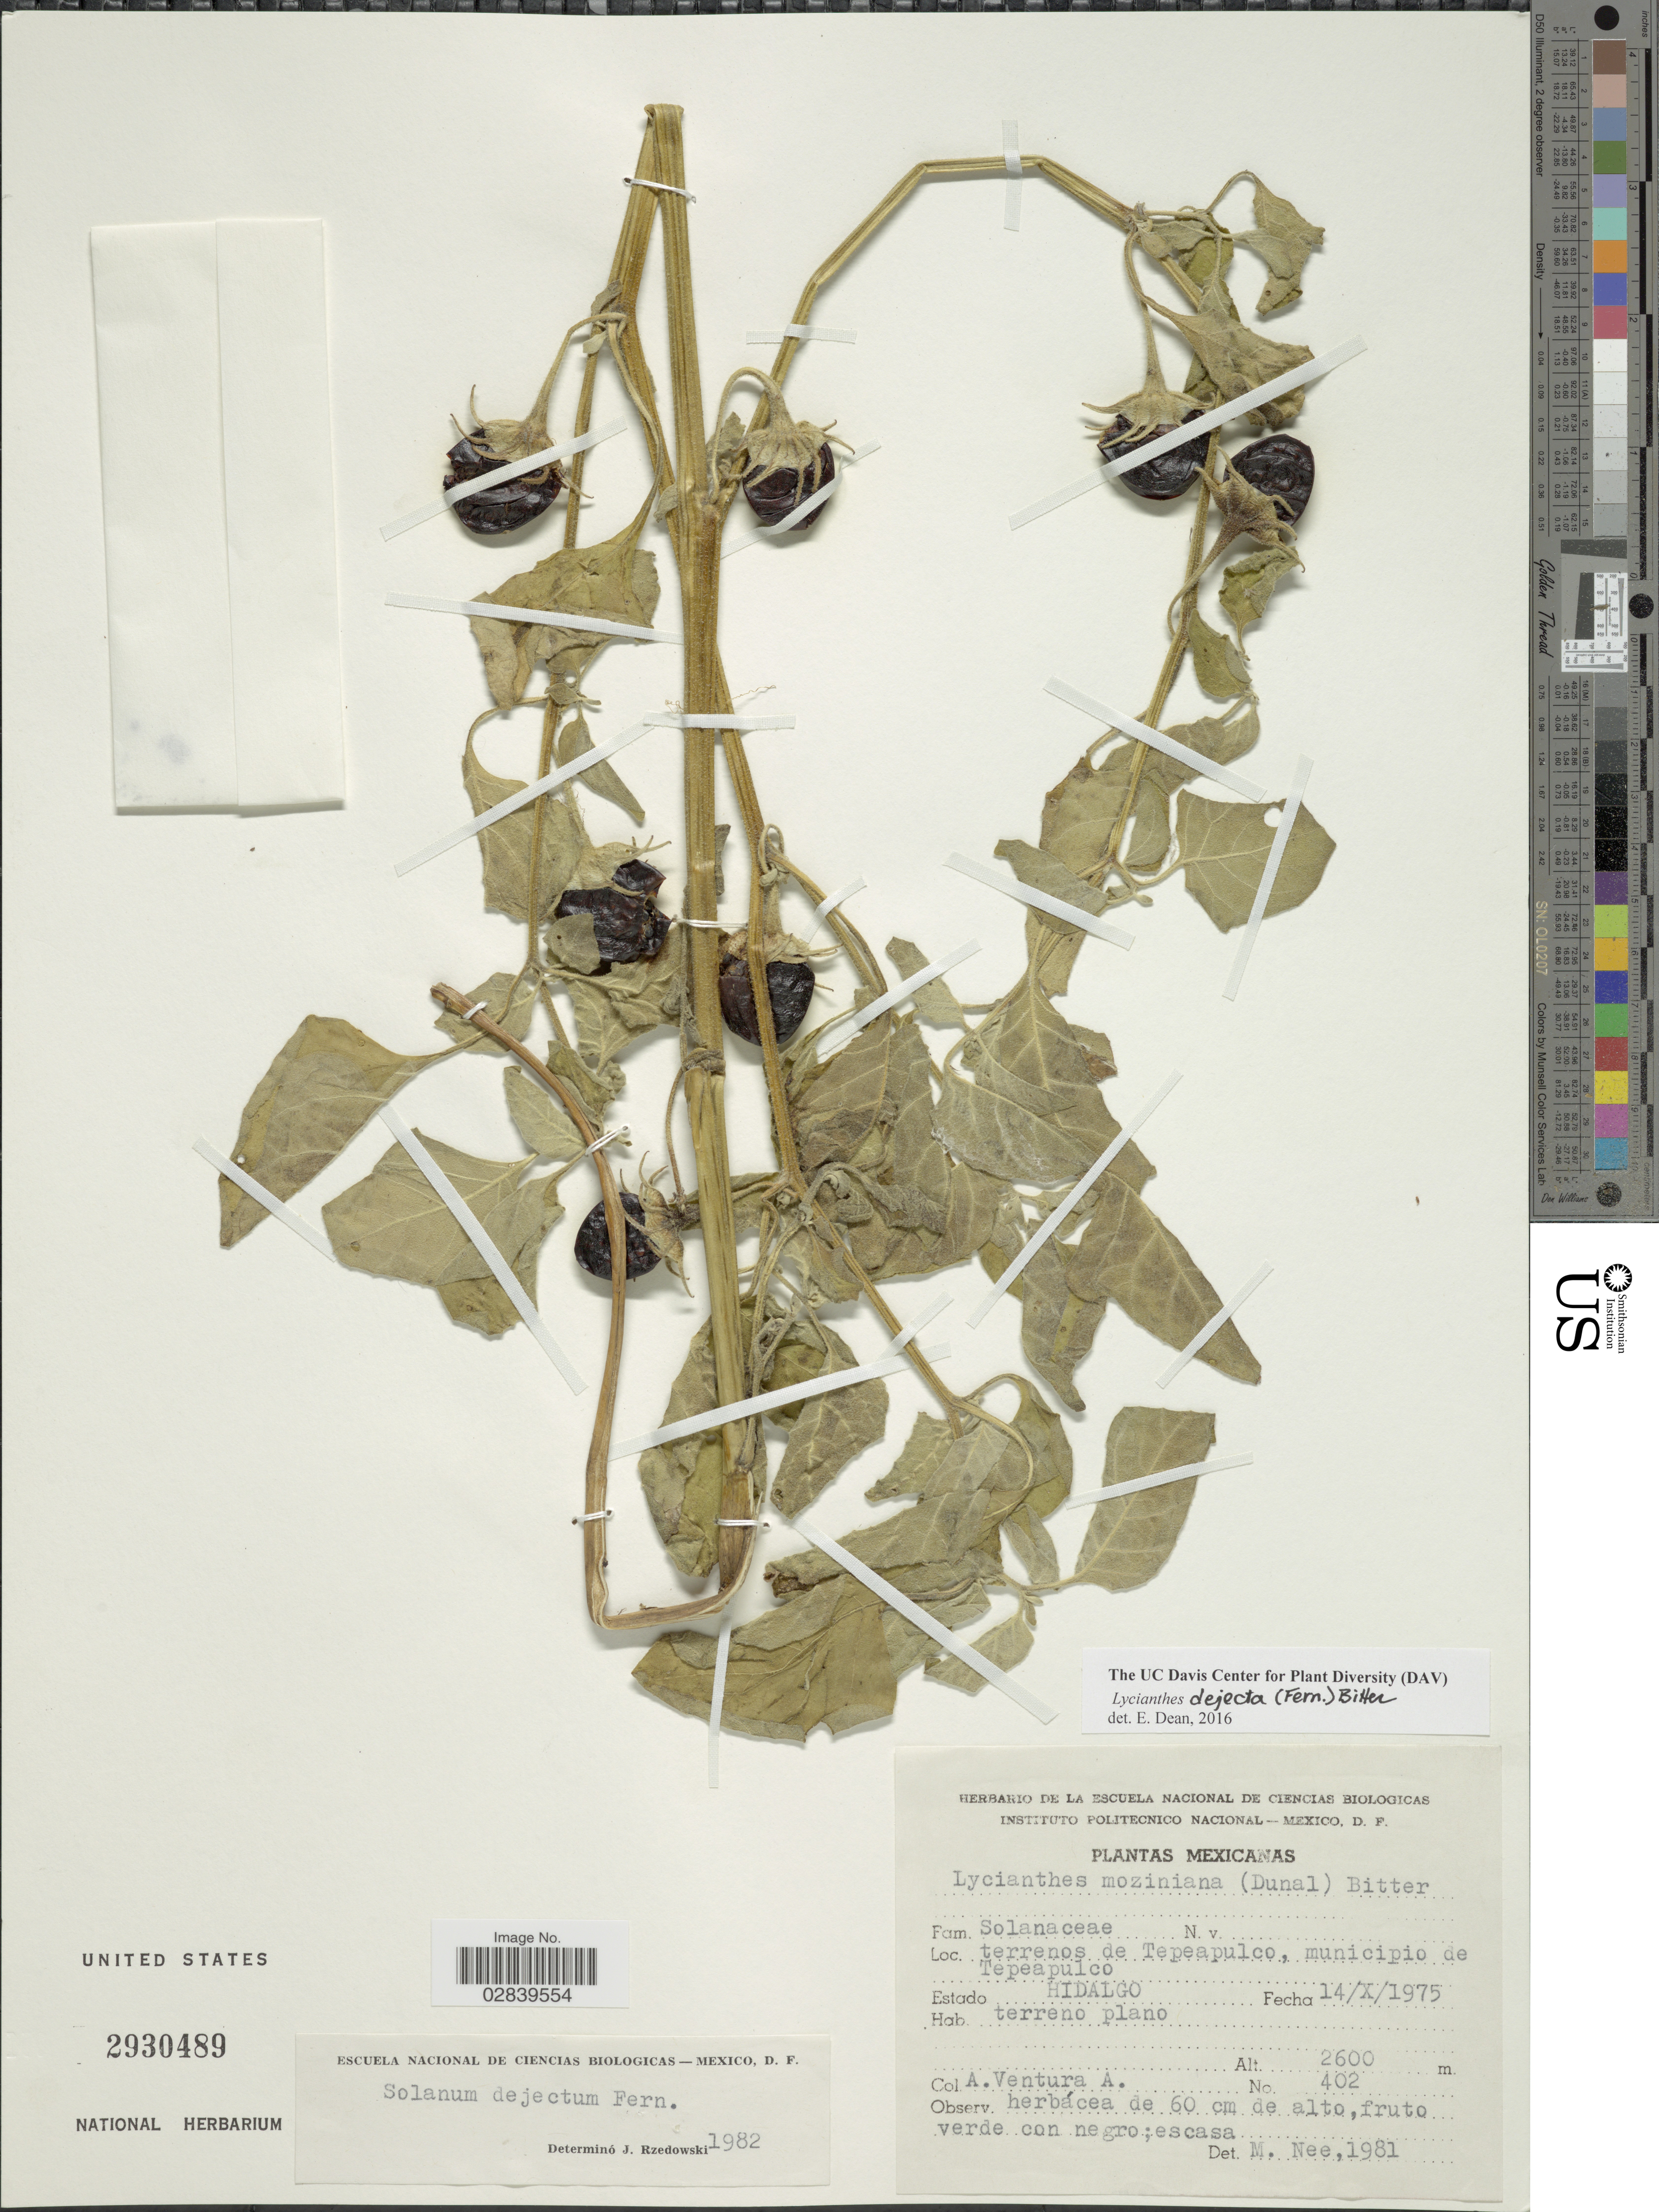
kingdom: Plantae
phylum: Tracheophyta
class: Magnoliopsida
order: Solanales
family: Solanaceae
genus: Lycianthes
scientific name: Lycianthes dejecta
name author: (Fernald) Bitter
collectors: A. Ventura A.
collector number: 402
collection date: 1975-10-14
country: Mexico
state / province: Hidalgo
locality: Terrenos de Tepeapulco, municipio de Tepeapulco.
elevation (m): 2600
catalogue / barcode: US 2930489